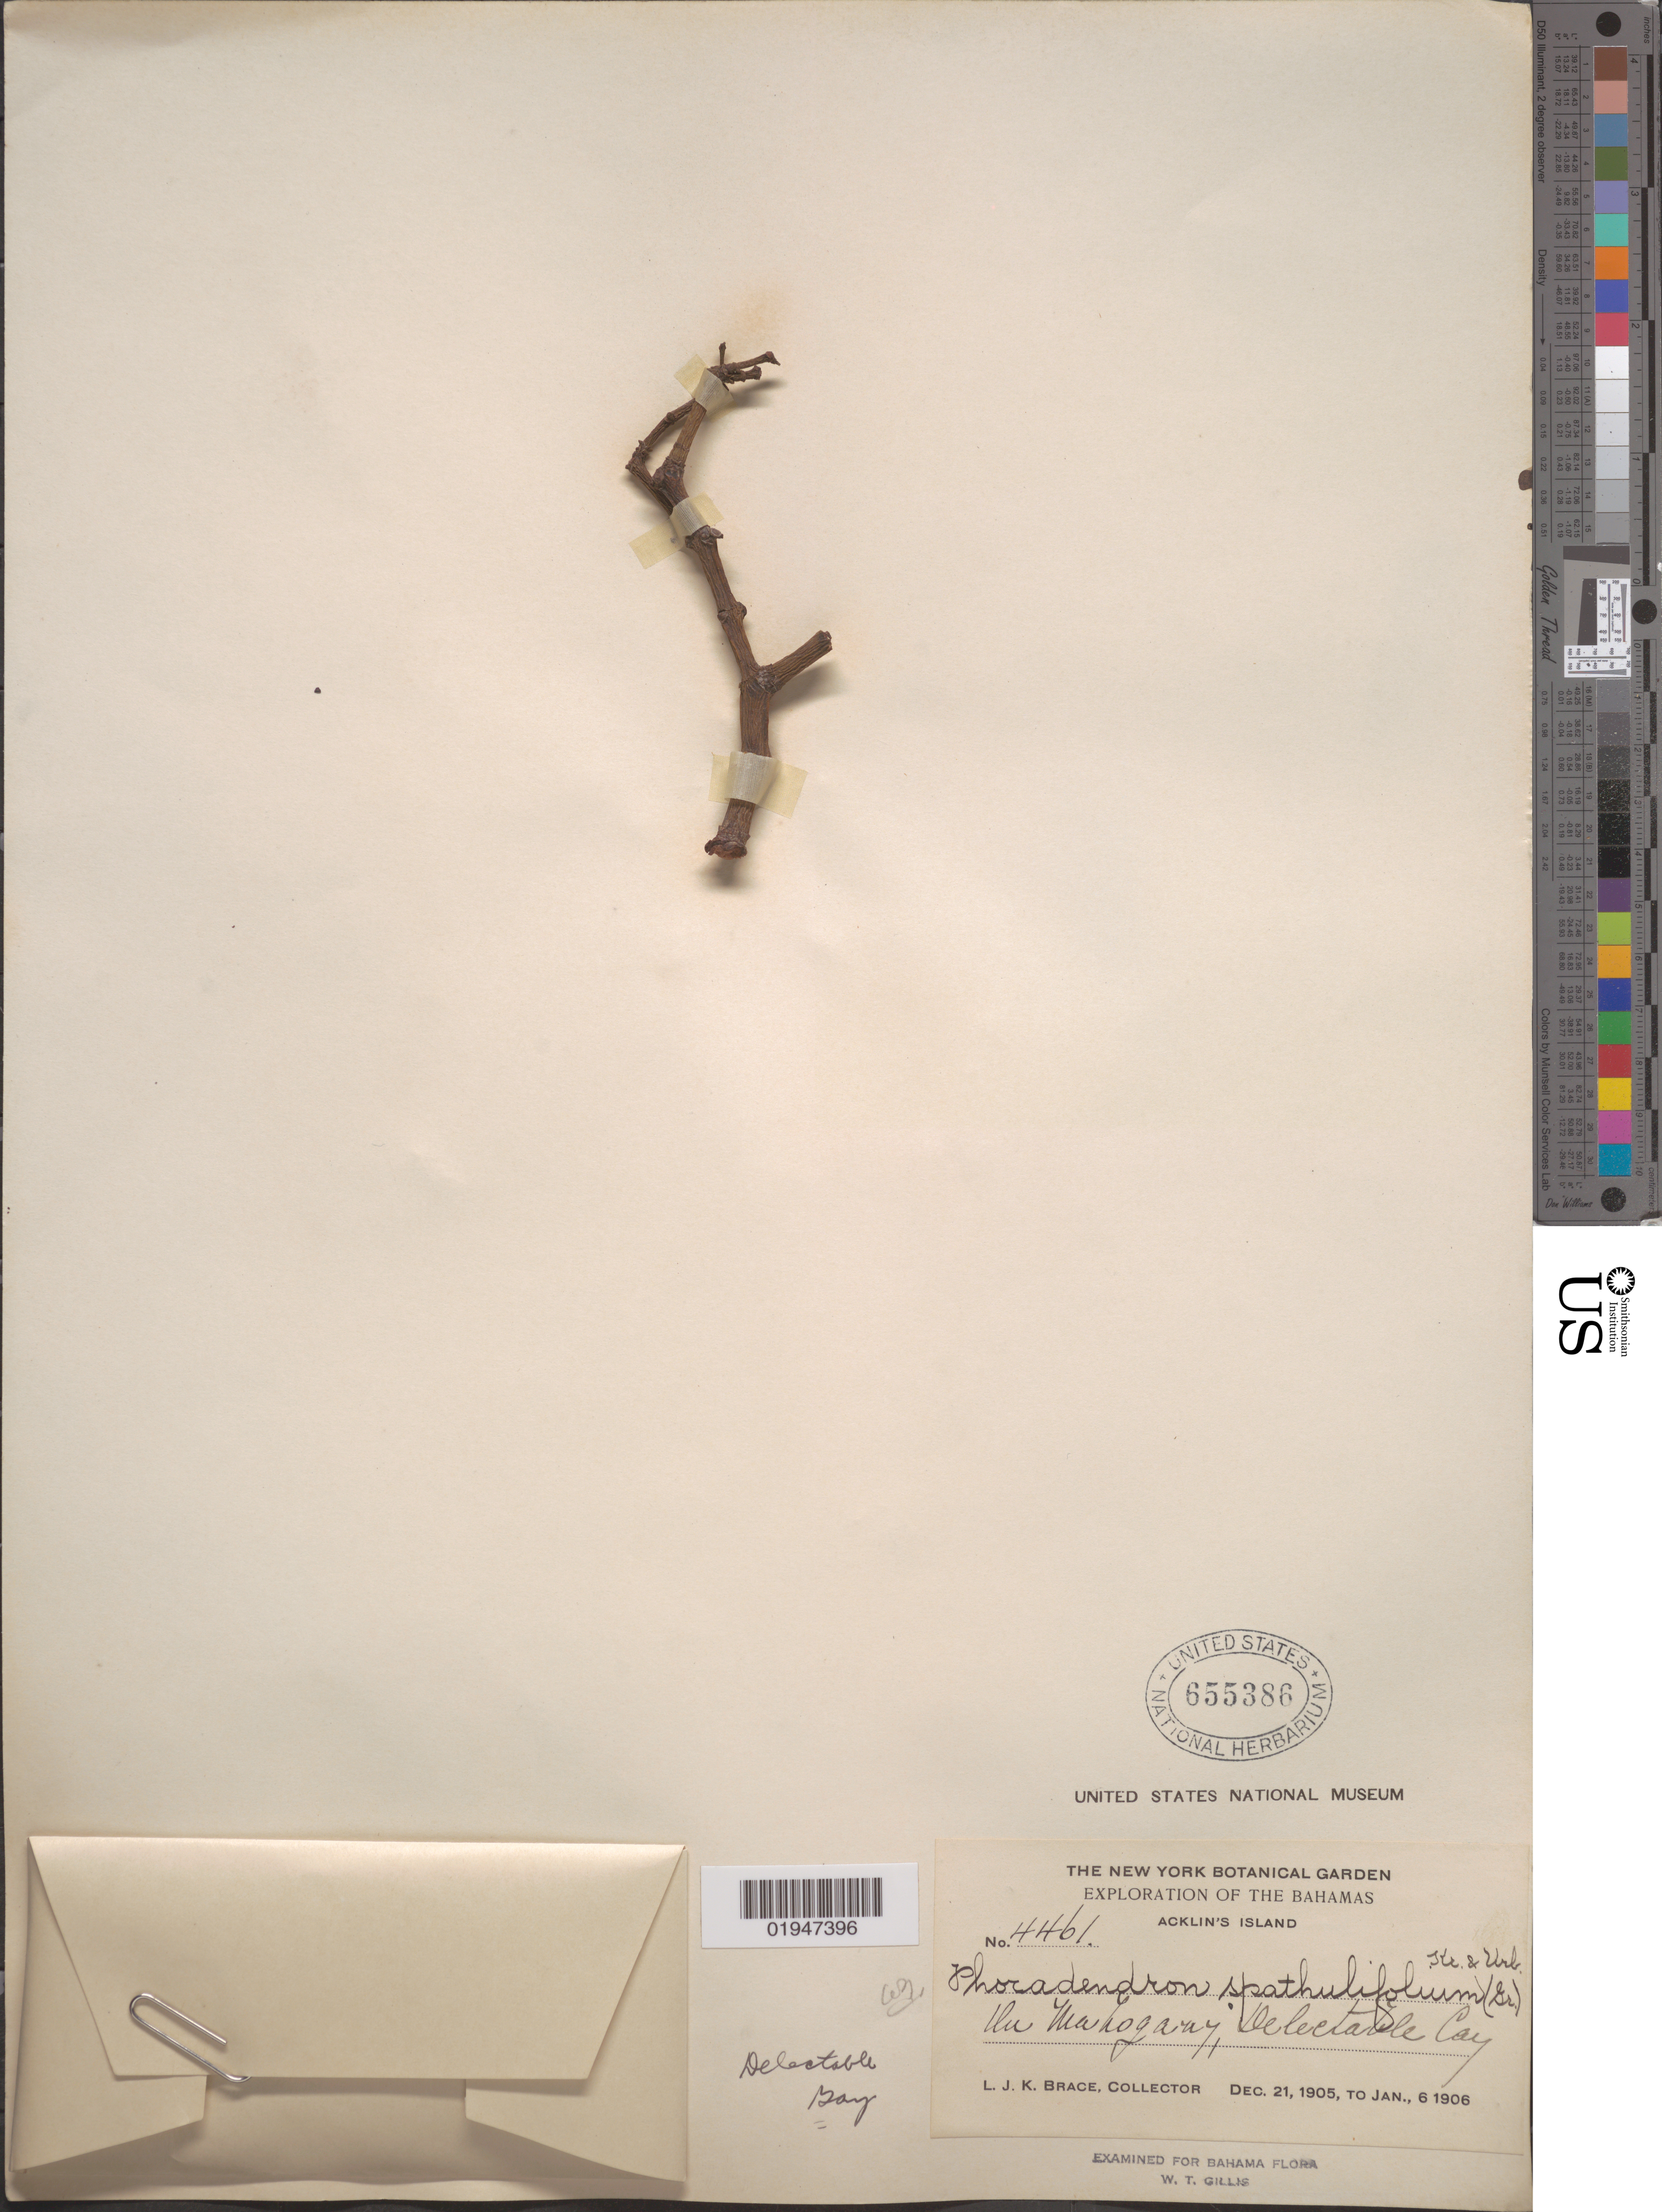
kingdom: Plantae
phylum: Tracheophyta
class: Magnoliopsida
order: Santalales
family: Viscaceae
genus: Phoradendron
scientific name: Phoradendron rubrum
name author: (L.) Griseb.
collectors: L. J. K. Brace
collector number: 4461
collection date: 1905-12-21/1906-01-06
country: Bahamas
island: Acklins I.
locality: Acklin's Island, Delectable Cay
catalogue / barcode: US 655386